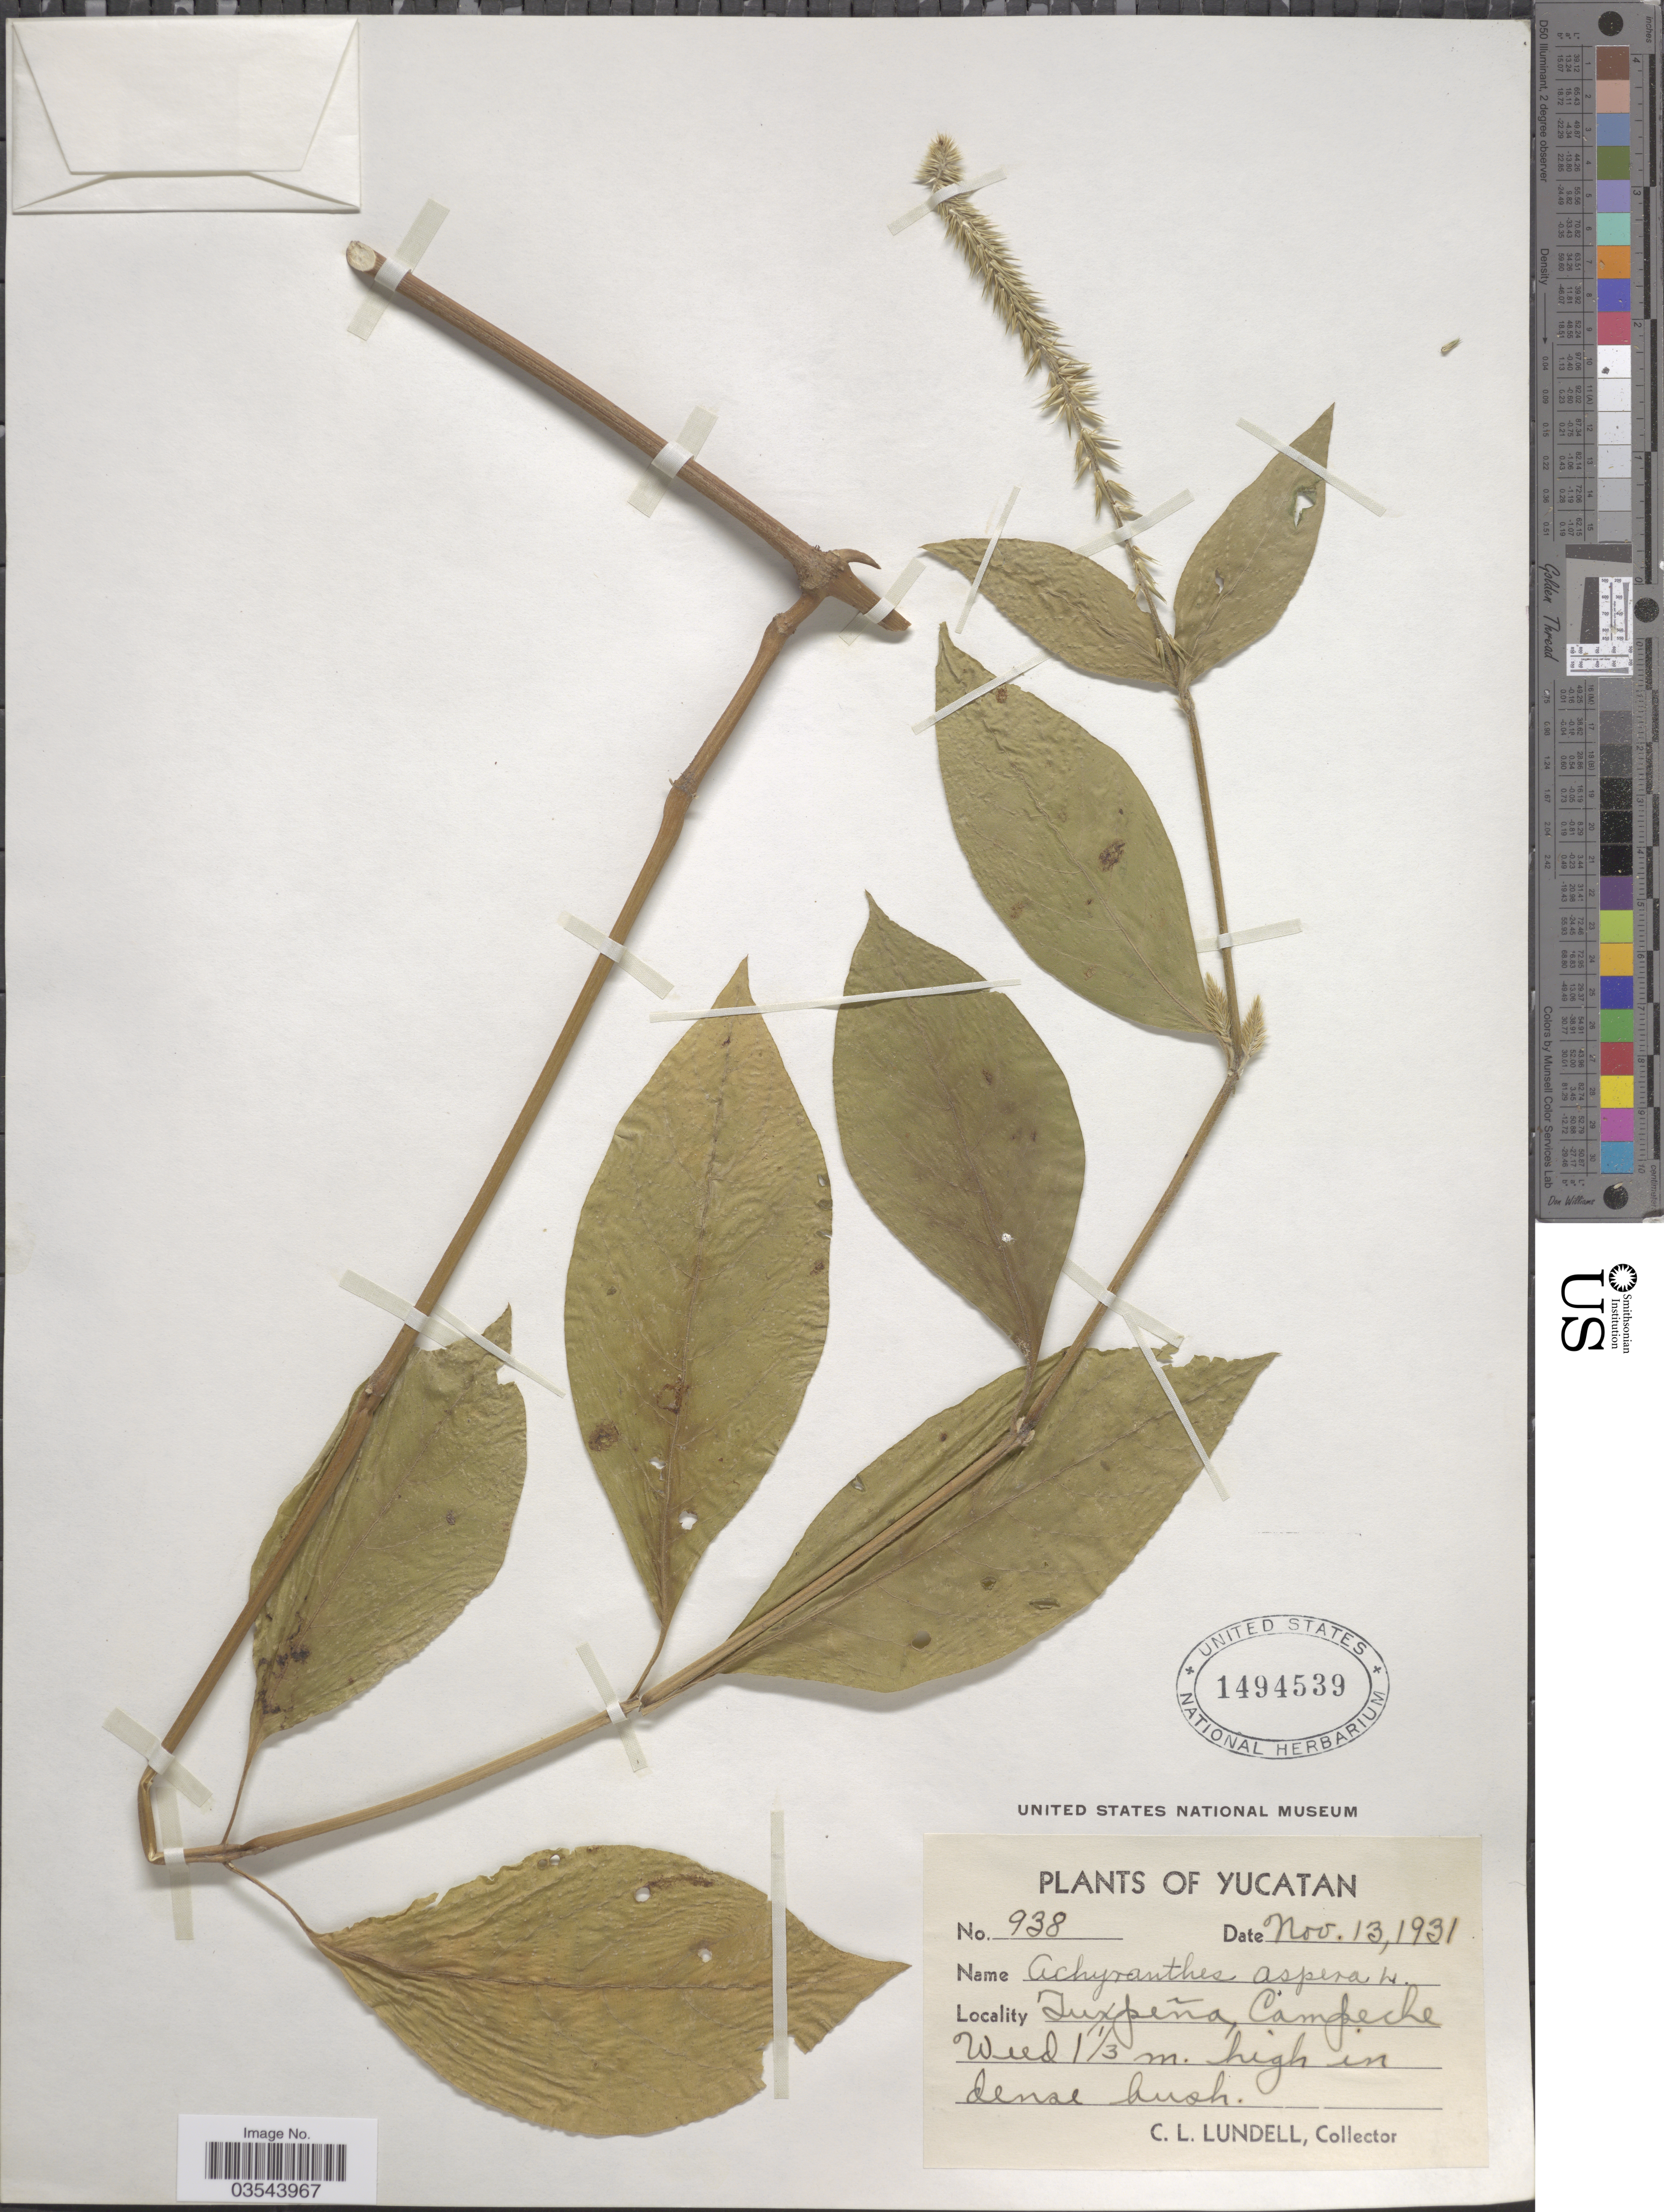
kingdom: Plantae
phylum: Tracheophyta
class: Magnoliopsida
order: Caryophyllales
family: Amaranthaceae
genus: Achyranthes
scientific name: Achyranthes aspera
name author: L.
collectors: C. L. Lundell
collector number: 938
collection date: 1931-11-13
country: Mexico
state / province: Campeche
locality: Yucatan. Tuxpeña.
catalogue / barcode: US 1494539